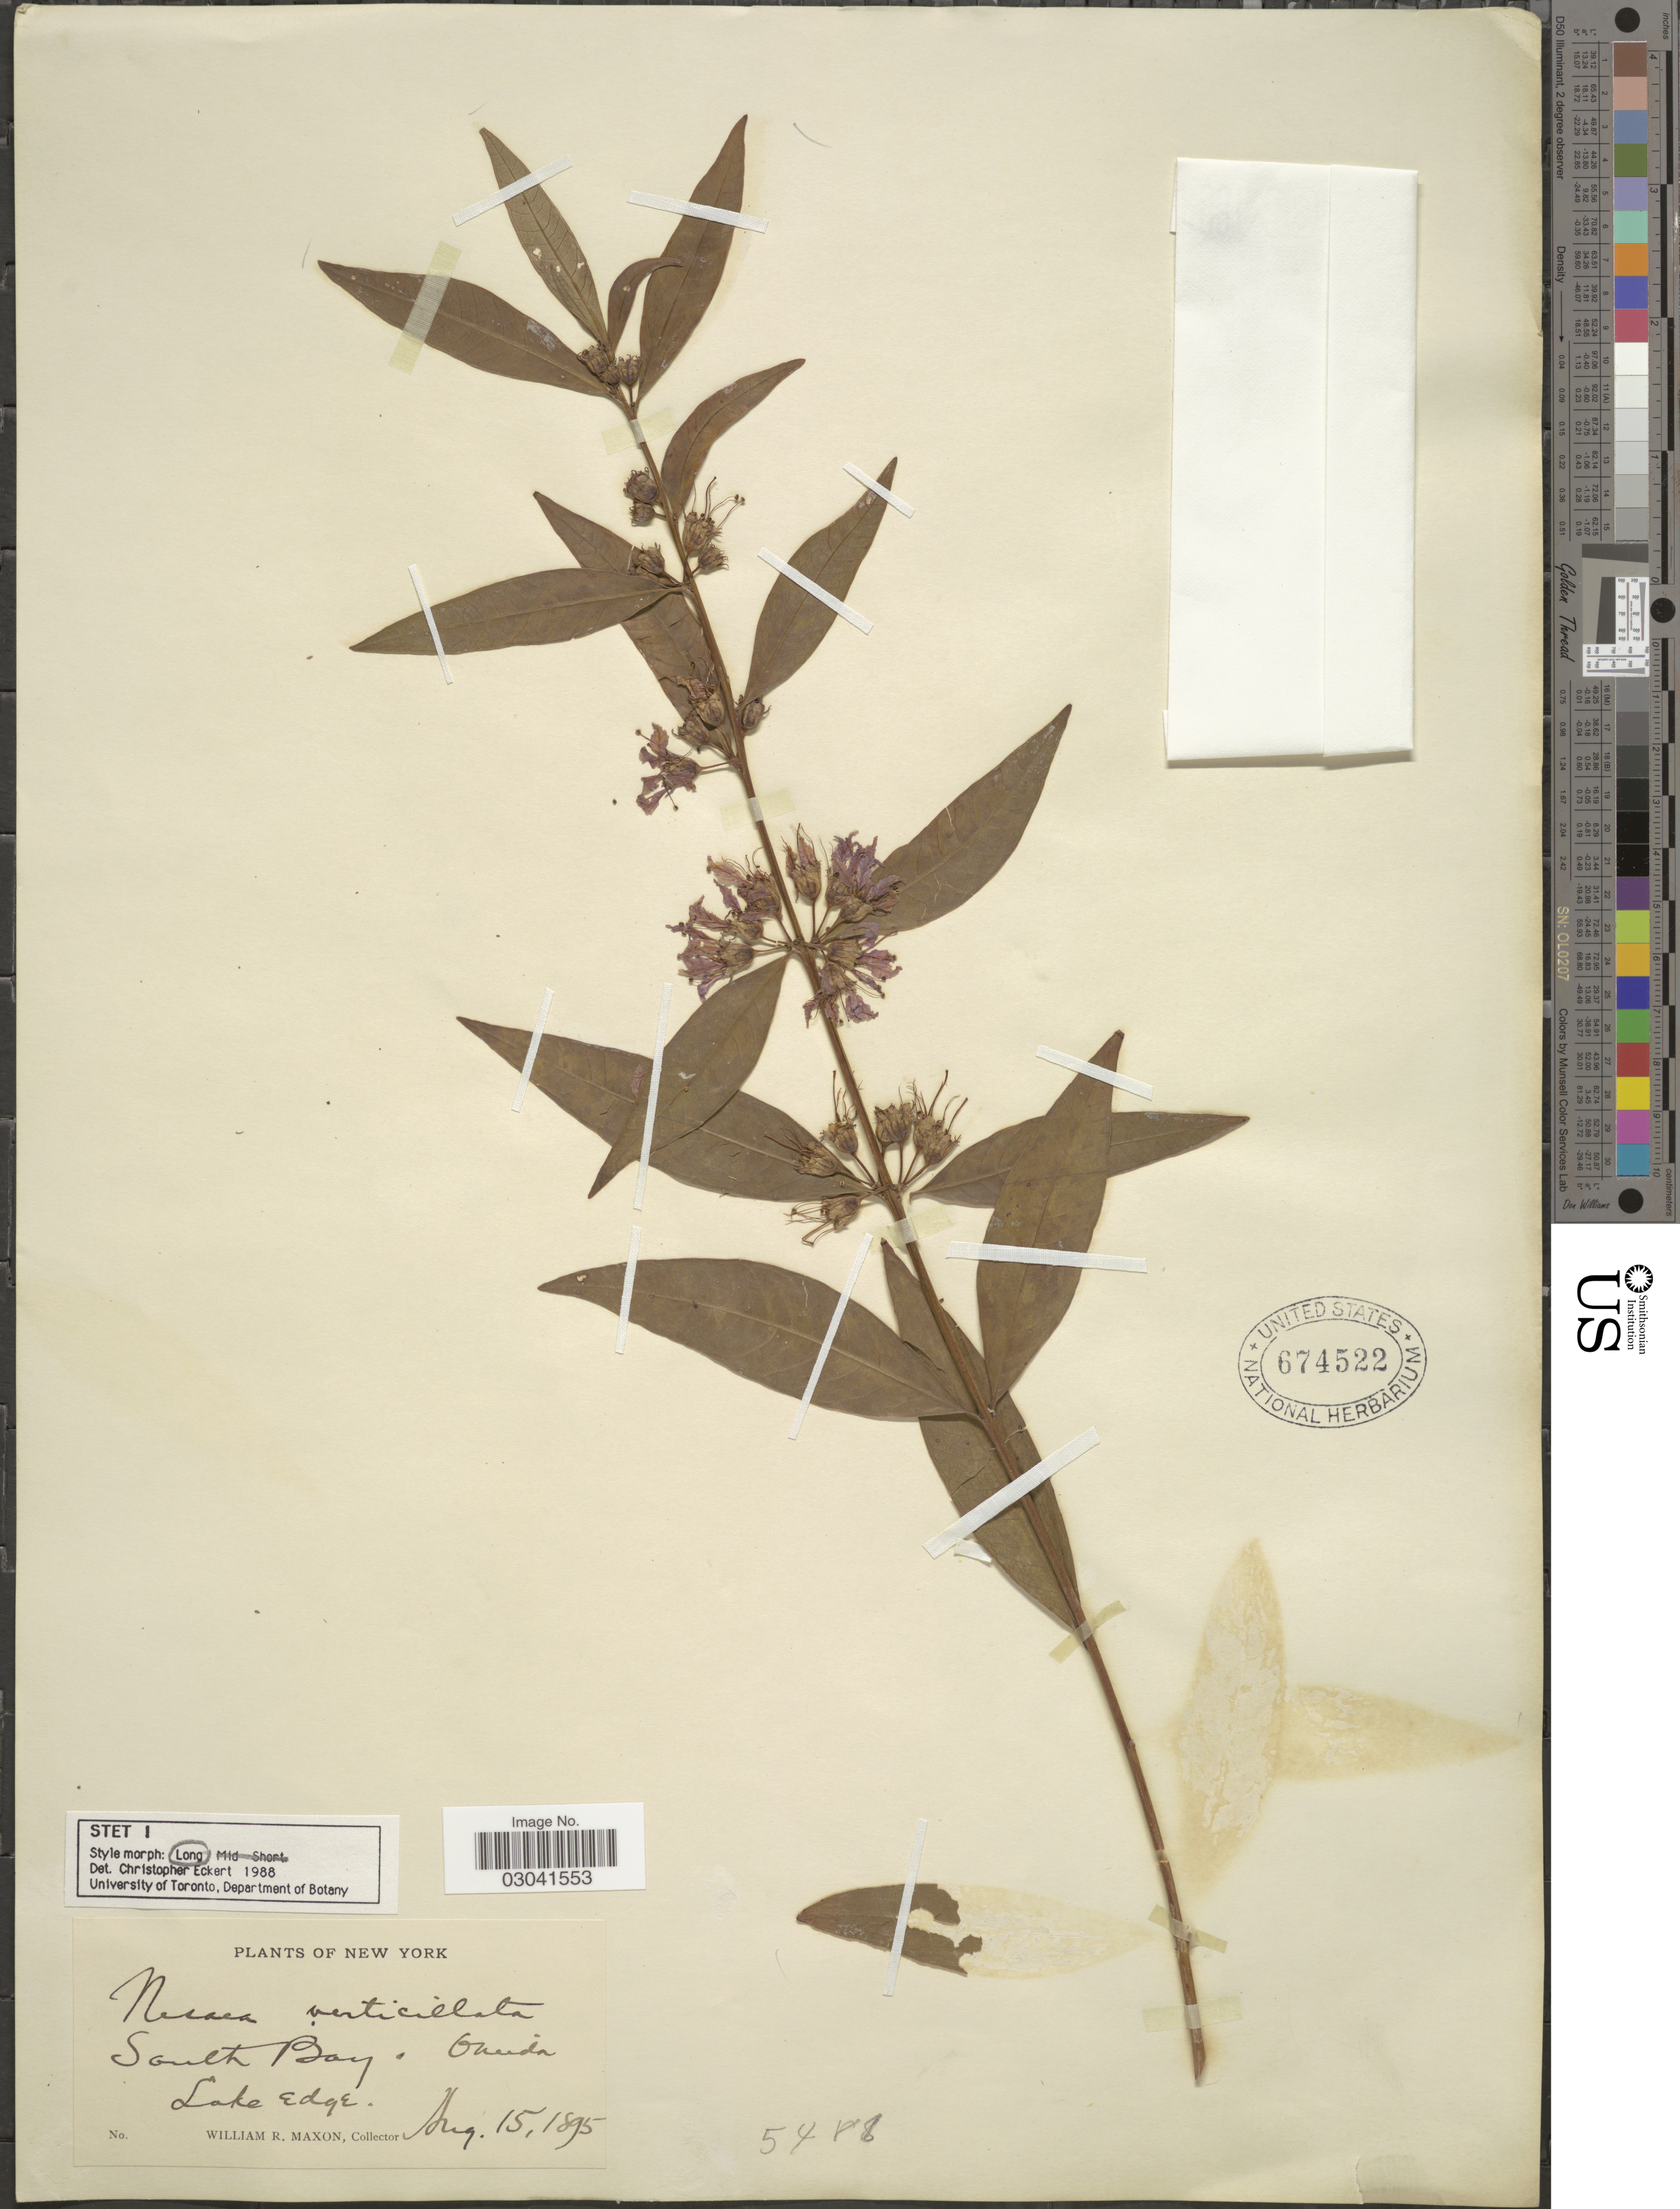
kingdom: Plantae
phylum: Tracheophyta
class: Magnoliopsida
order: Myrtales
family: Lythraceae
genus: Decodon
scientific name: Decodon verticillatus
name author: (L.) Elliott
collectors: W. R. Maxon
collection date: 1895-08-15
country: United States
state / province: New York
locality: South Bay, Oneida Lake edge.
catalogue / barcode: US 674522